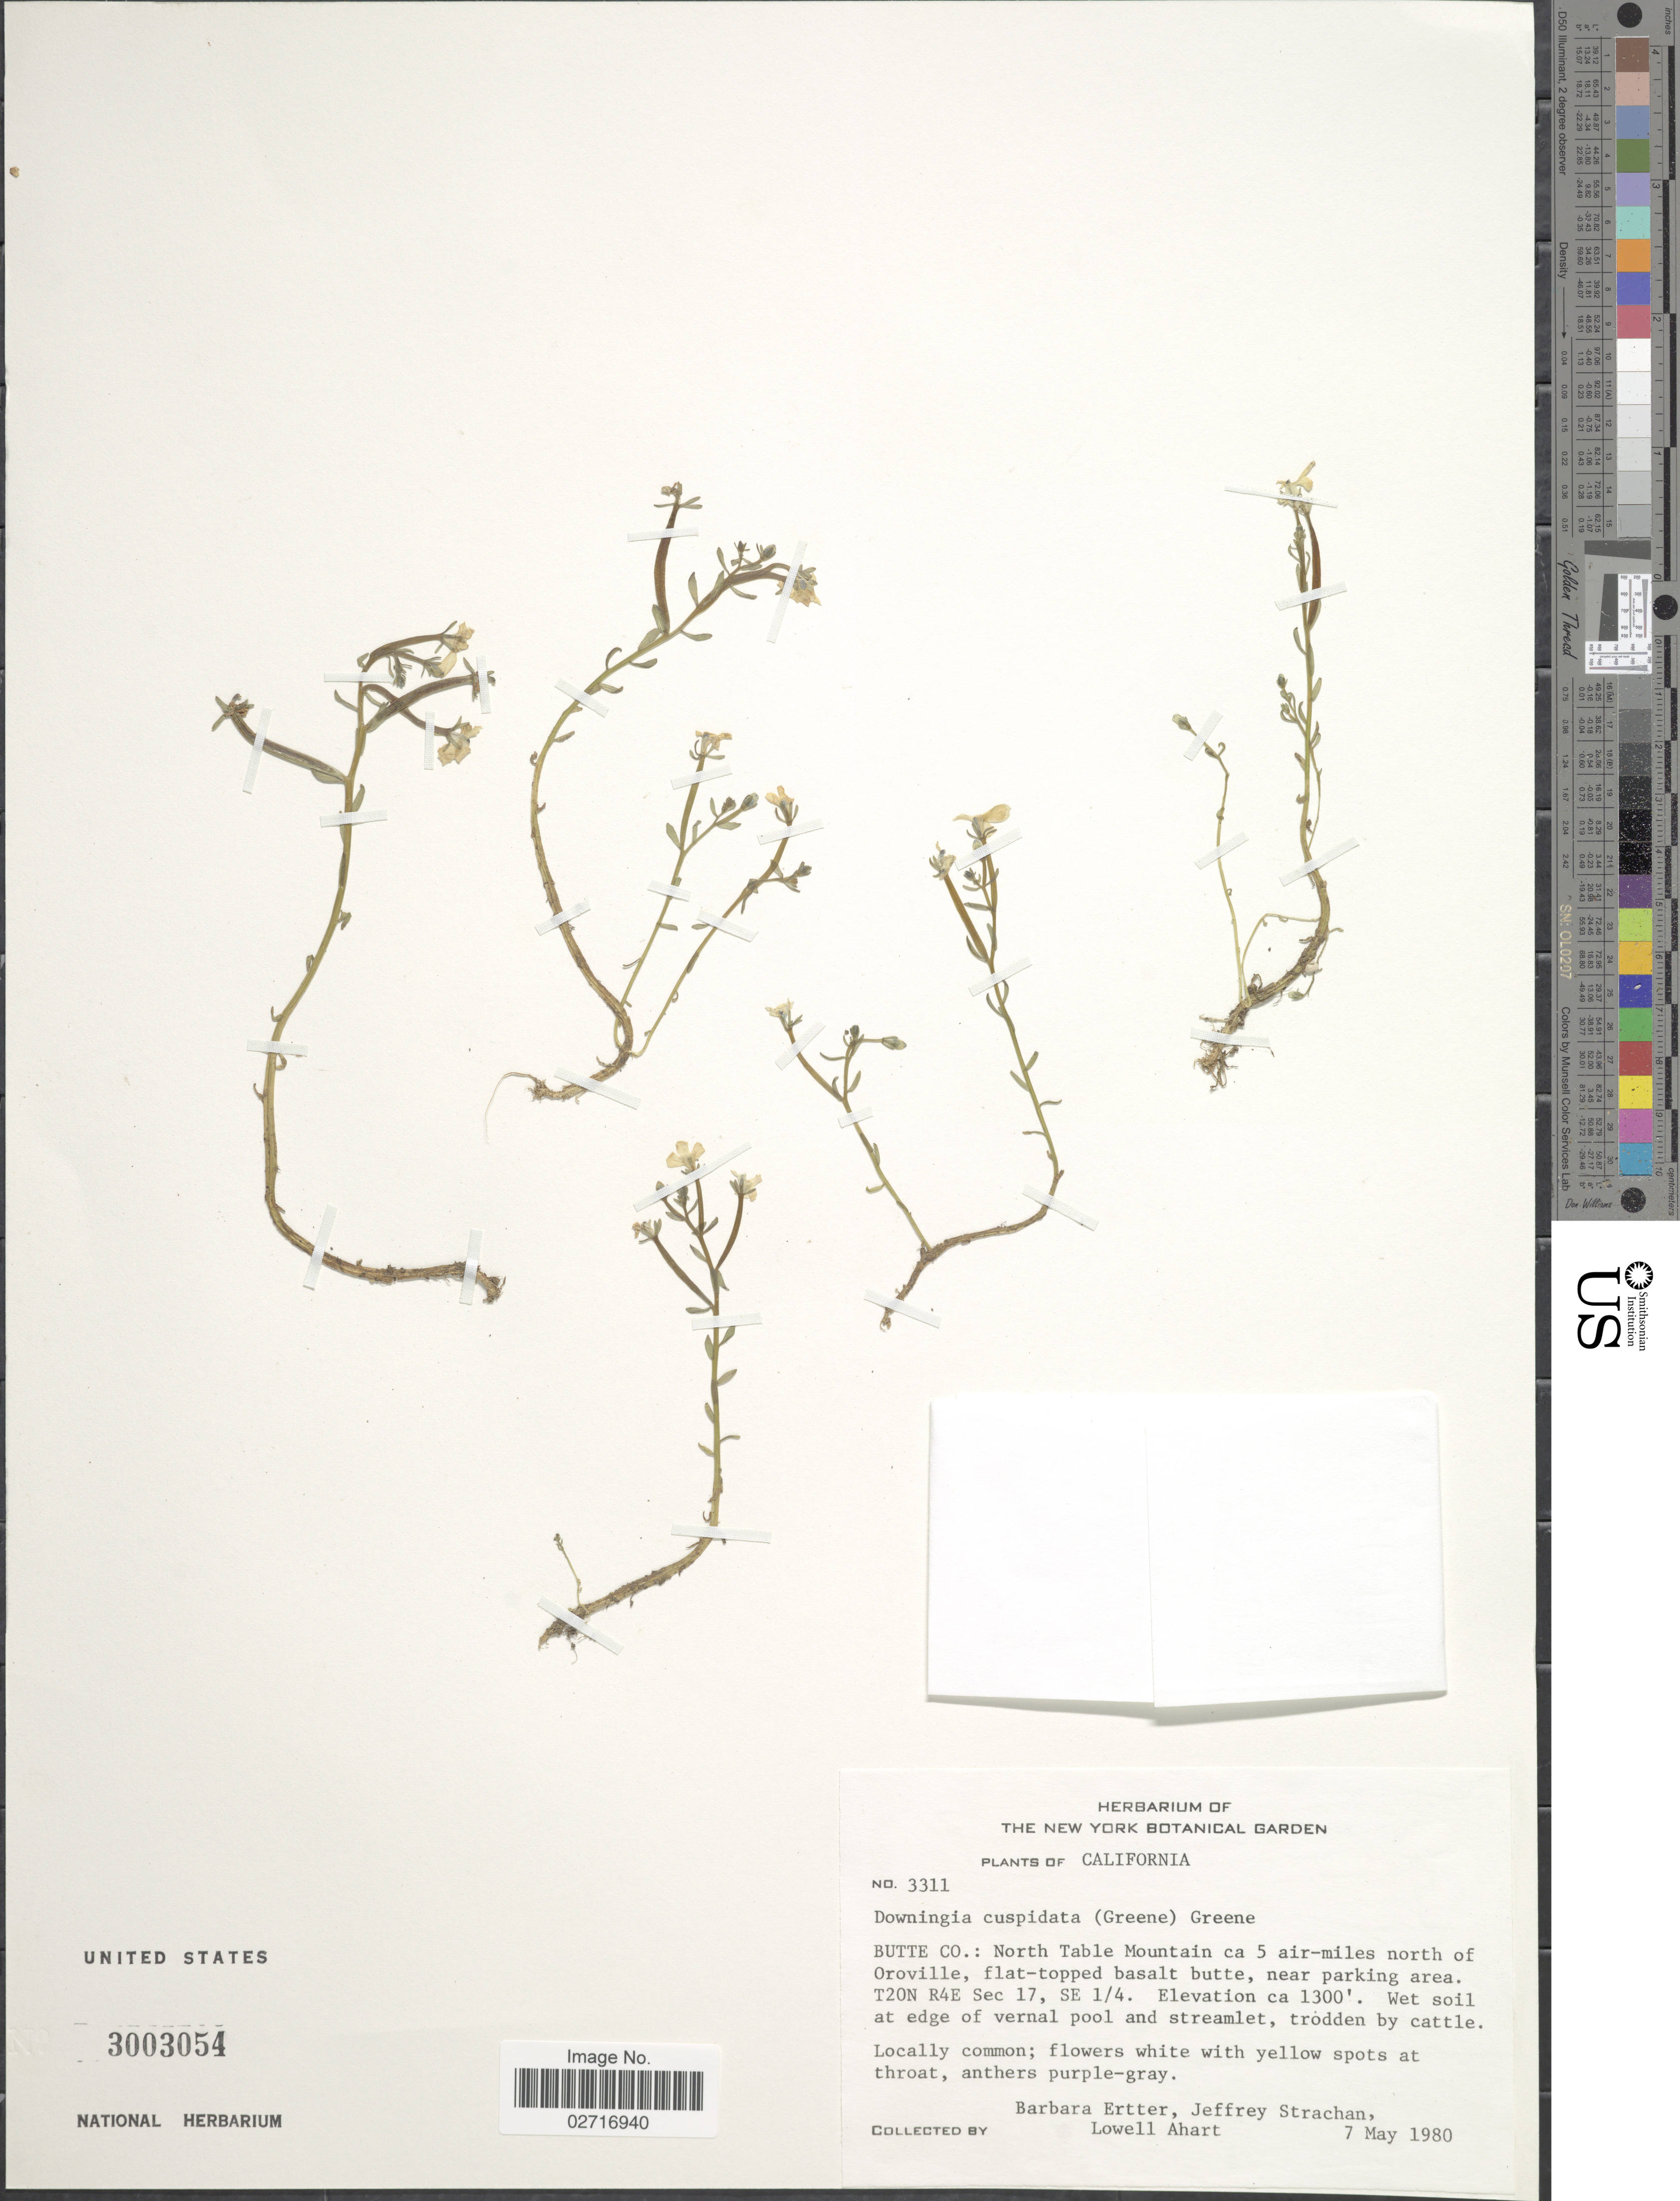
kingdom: Plantae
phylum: Tracheophyta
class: Magnoliopsida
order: Asterales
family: Campanulaceae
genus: Downingia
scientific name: Downingia cuspidata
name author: (Greene) Rattan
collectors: B. Ertter, J. Strachan & L. Ahart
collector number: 3311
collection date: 1980-05-07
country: United States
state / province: California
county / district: Butte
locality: Butte Co.: North Table Mountain ca 5 air- miles north of Oroville, flat- topped butte, near parking area. T20N, R4E Sec 17, SE 1/4.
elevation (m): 396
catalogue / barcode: US 3003054